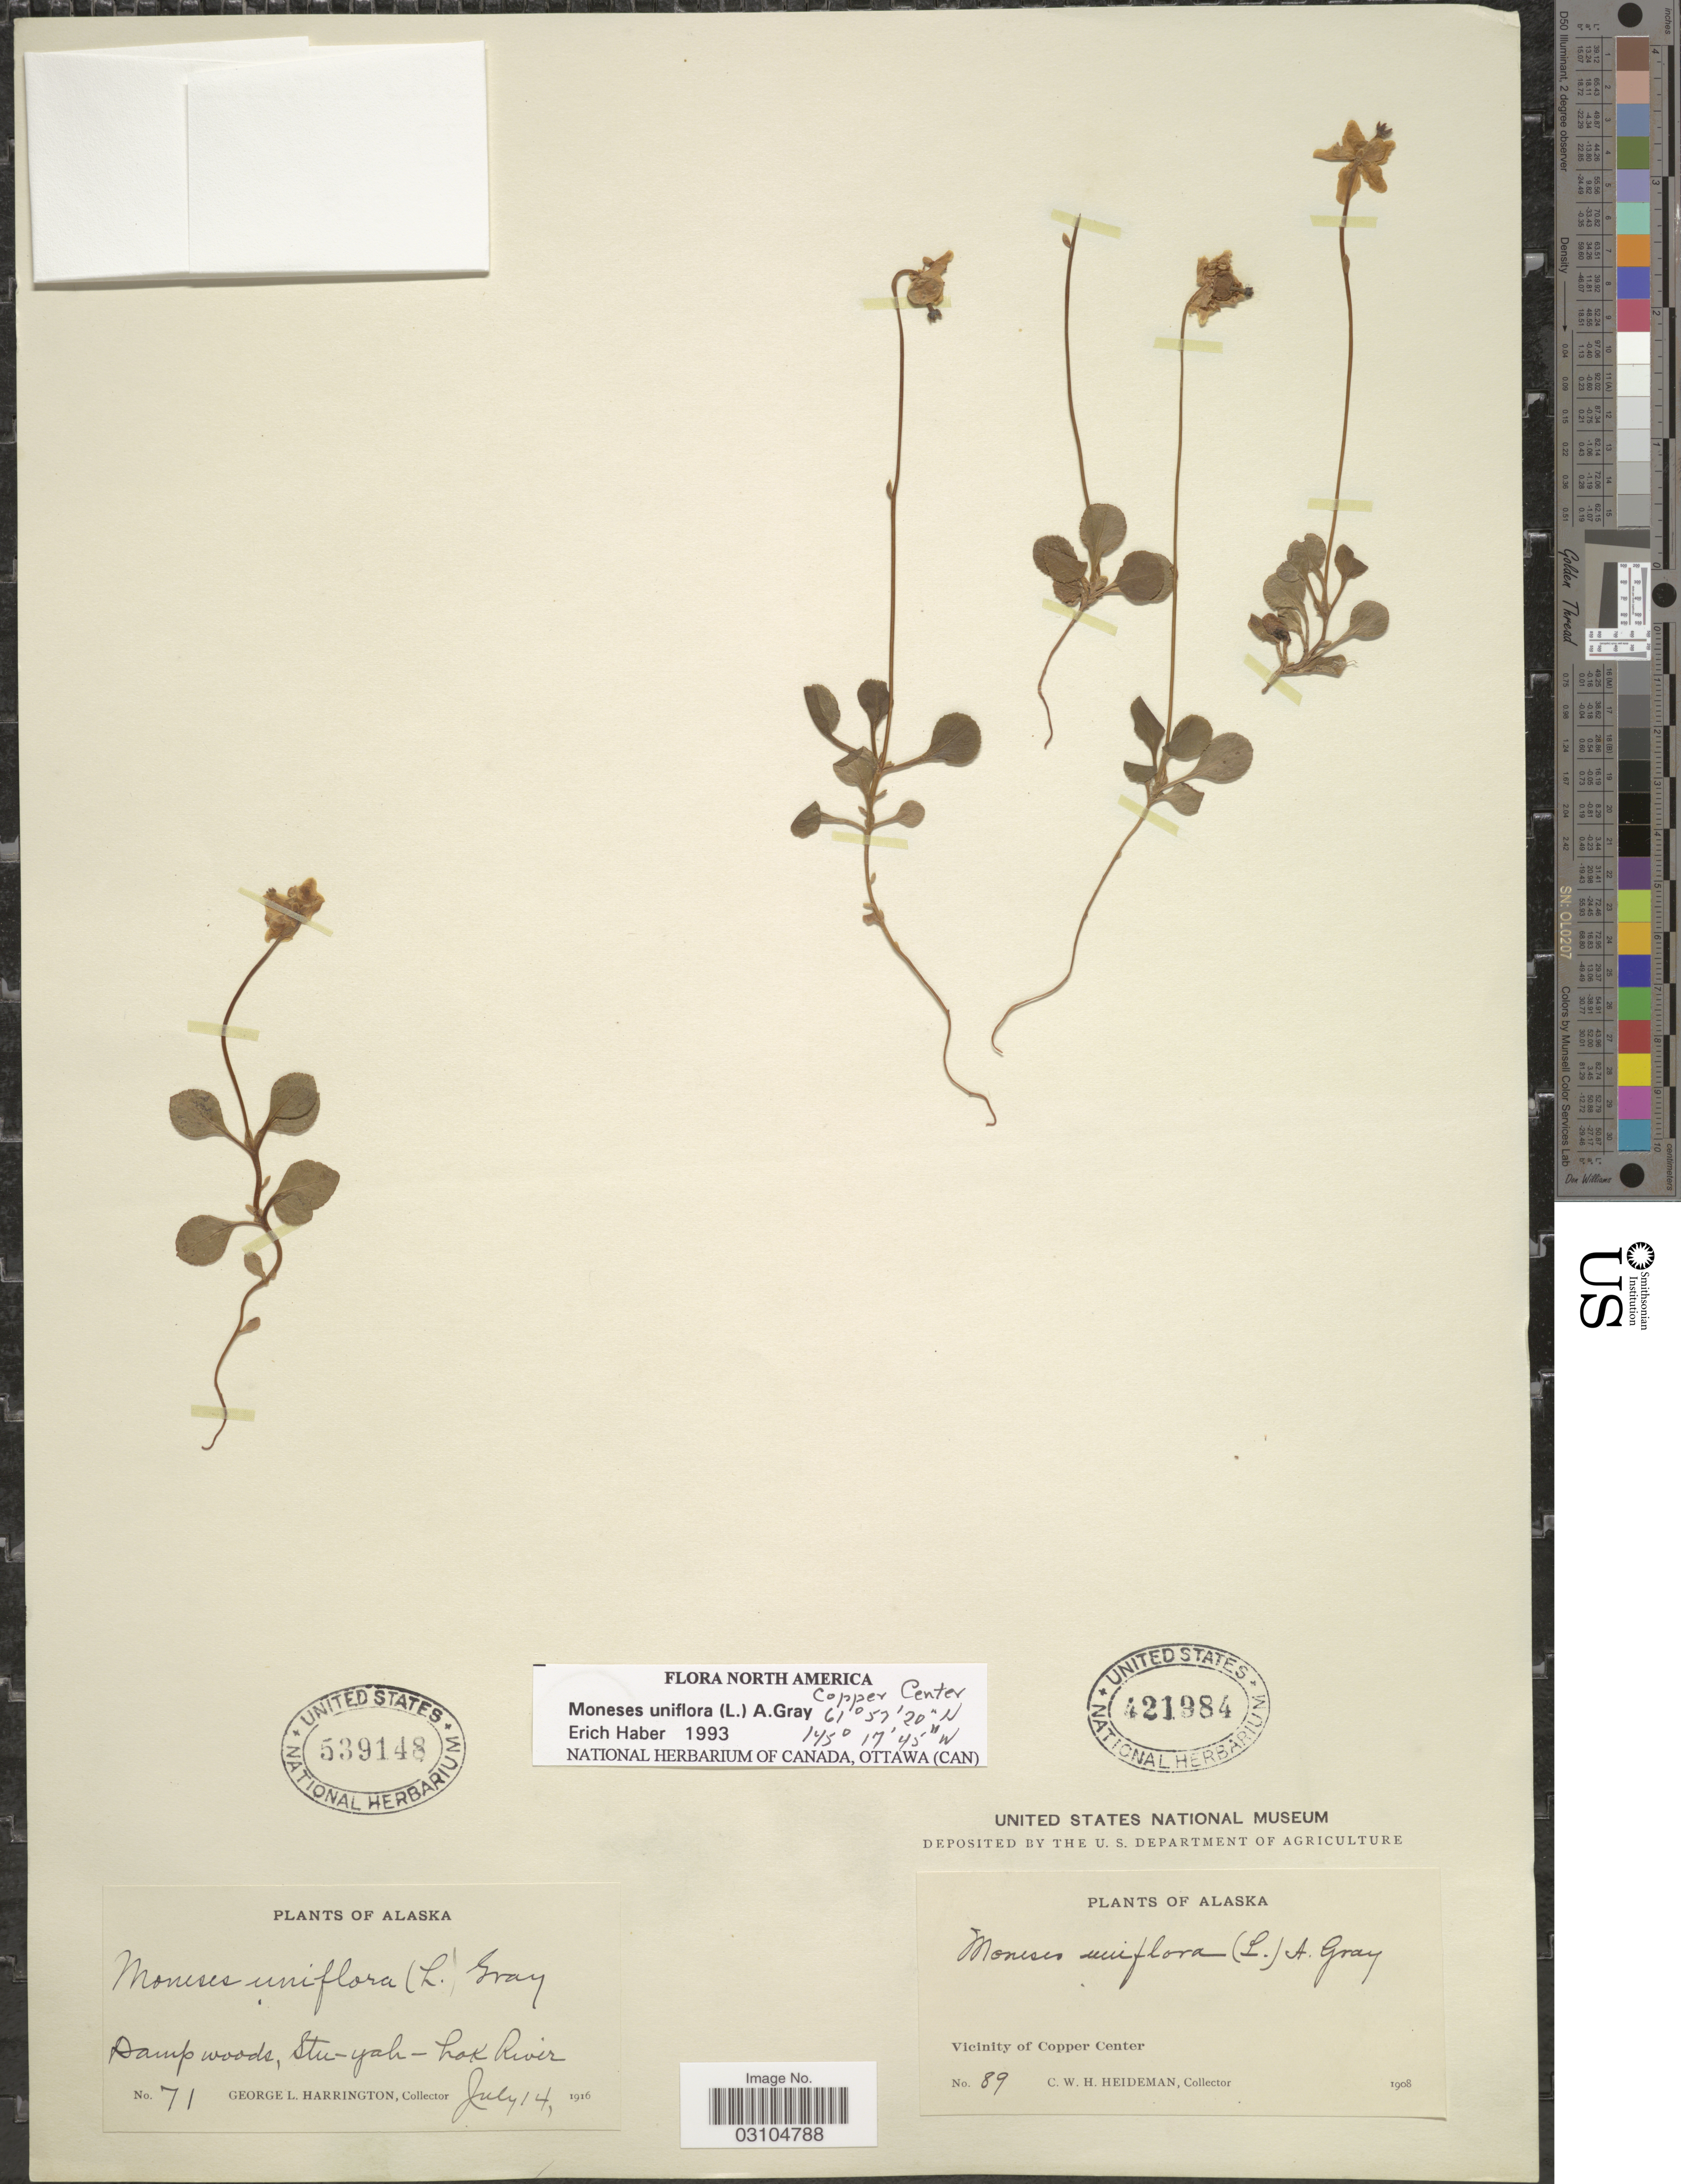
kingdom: Plantae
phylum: Tracheophyta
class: Magnoliopsida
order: Ericales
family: Ericaceae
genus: Moneses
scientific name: Moneses uniflora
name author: (L.) A. Gray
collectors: C. Heideman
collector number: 89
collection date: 1908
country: United States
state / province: Alaska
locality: Vicinity of Copper Center.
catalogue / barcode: US 421984-2